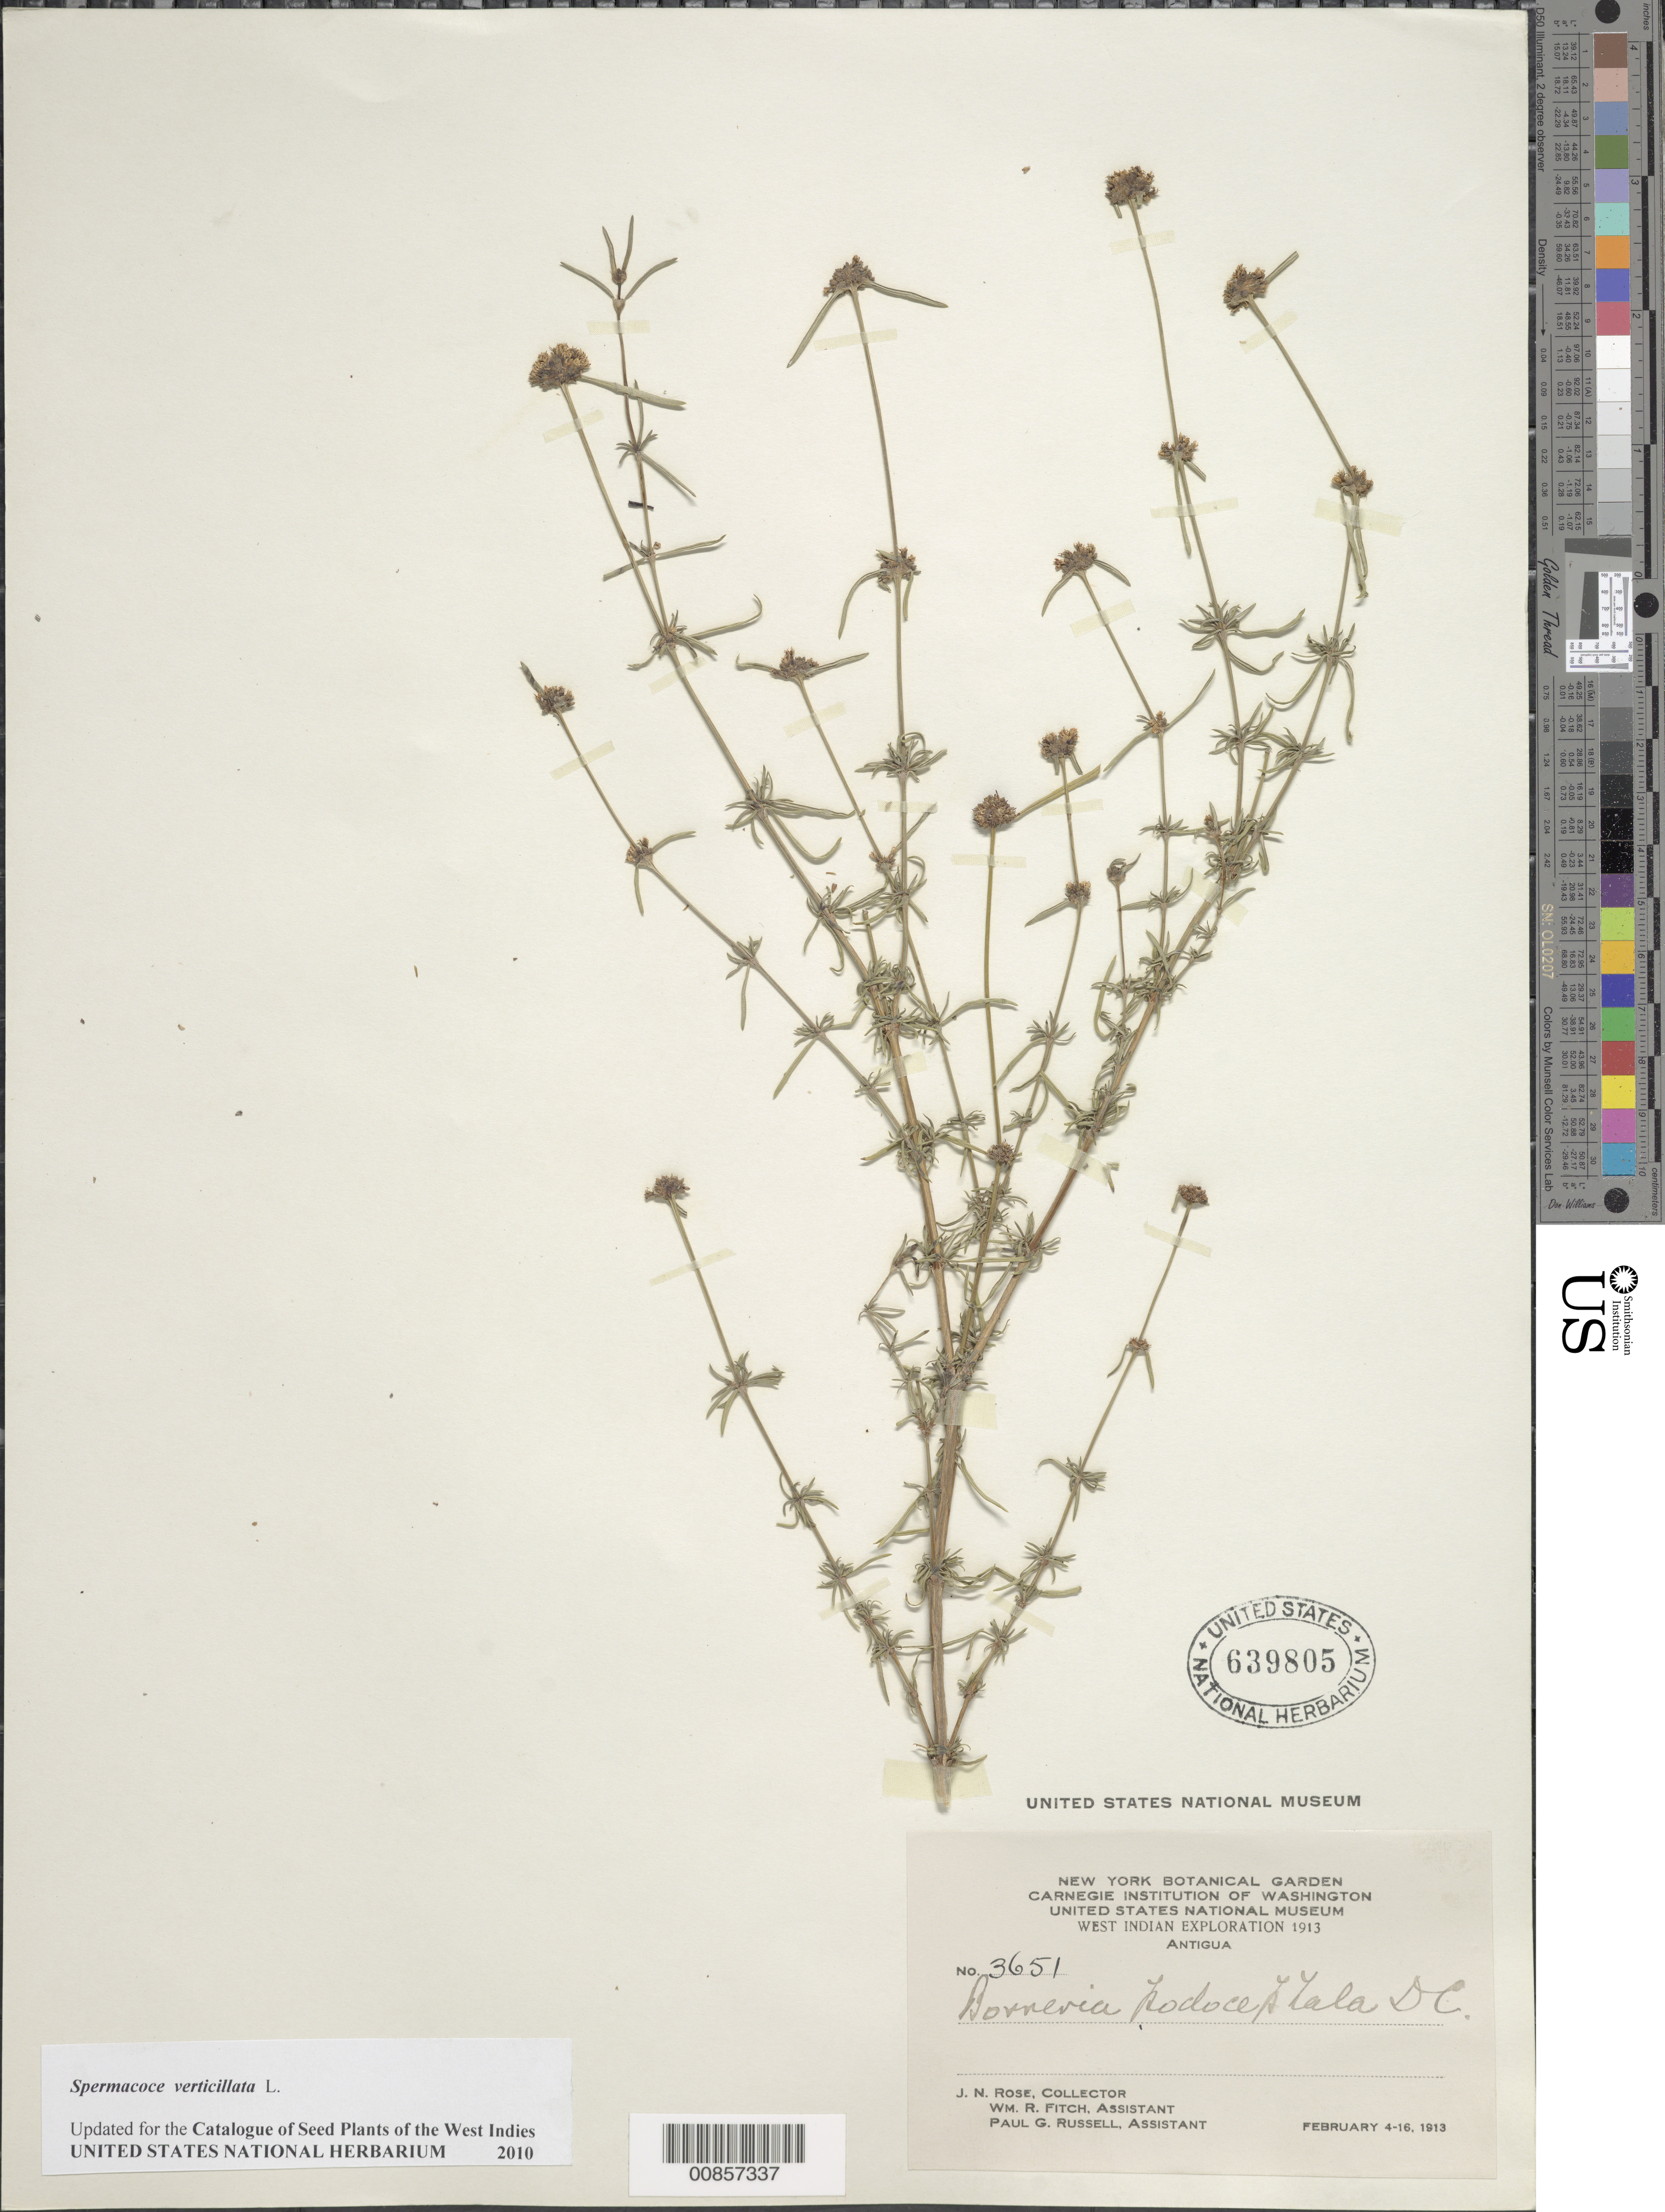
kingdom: Plantae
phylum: Tracheophyta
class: Magnoliopsida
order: Gentianales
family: Rubiaceae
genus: Spermacoce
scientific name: Spermacoce verticillata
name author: L.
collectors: J. N. Rose, W. R. Fitch & P. G. Russell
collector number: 3651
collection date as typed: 04 Feb 1913 to 16 Feb 1913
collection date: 1913-02-04/1913-02-16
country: Antigua and Barbuda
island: Leeward Is.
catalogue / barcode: US 639805